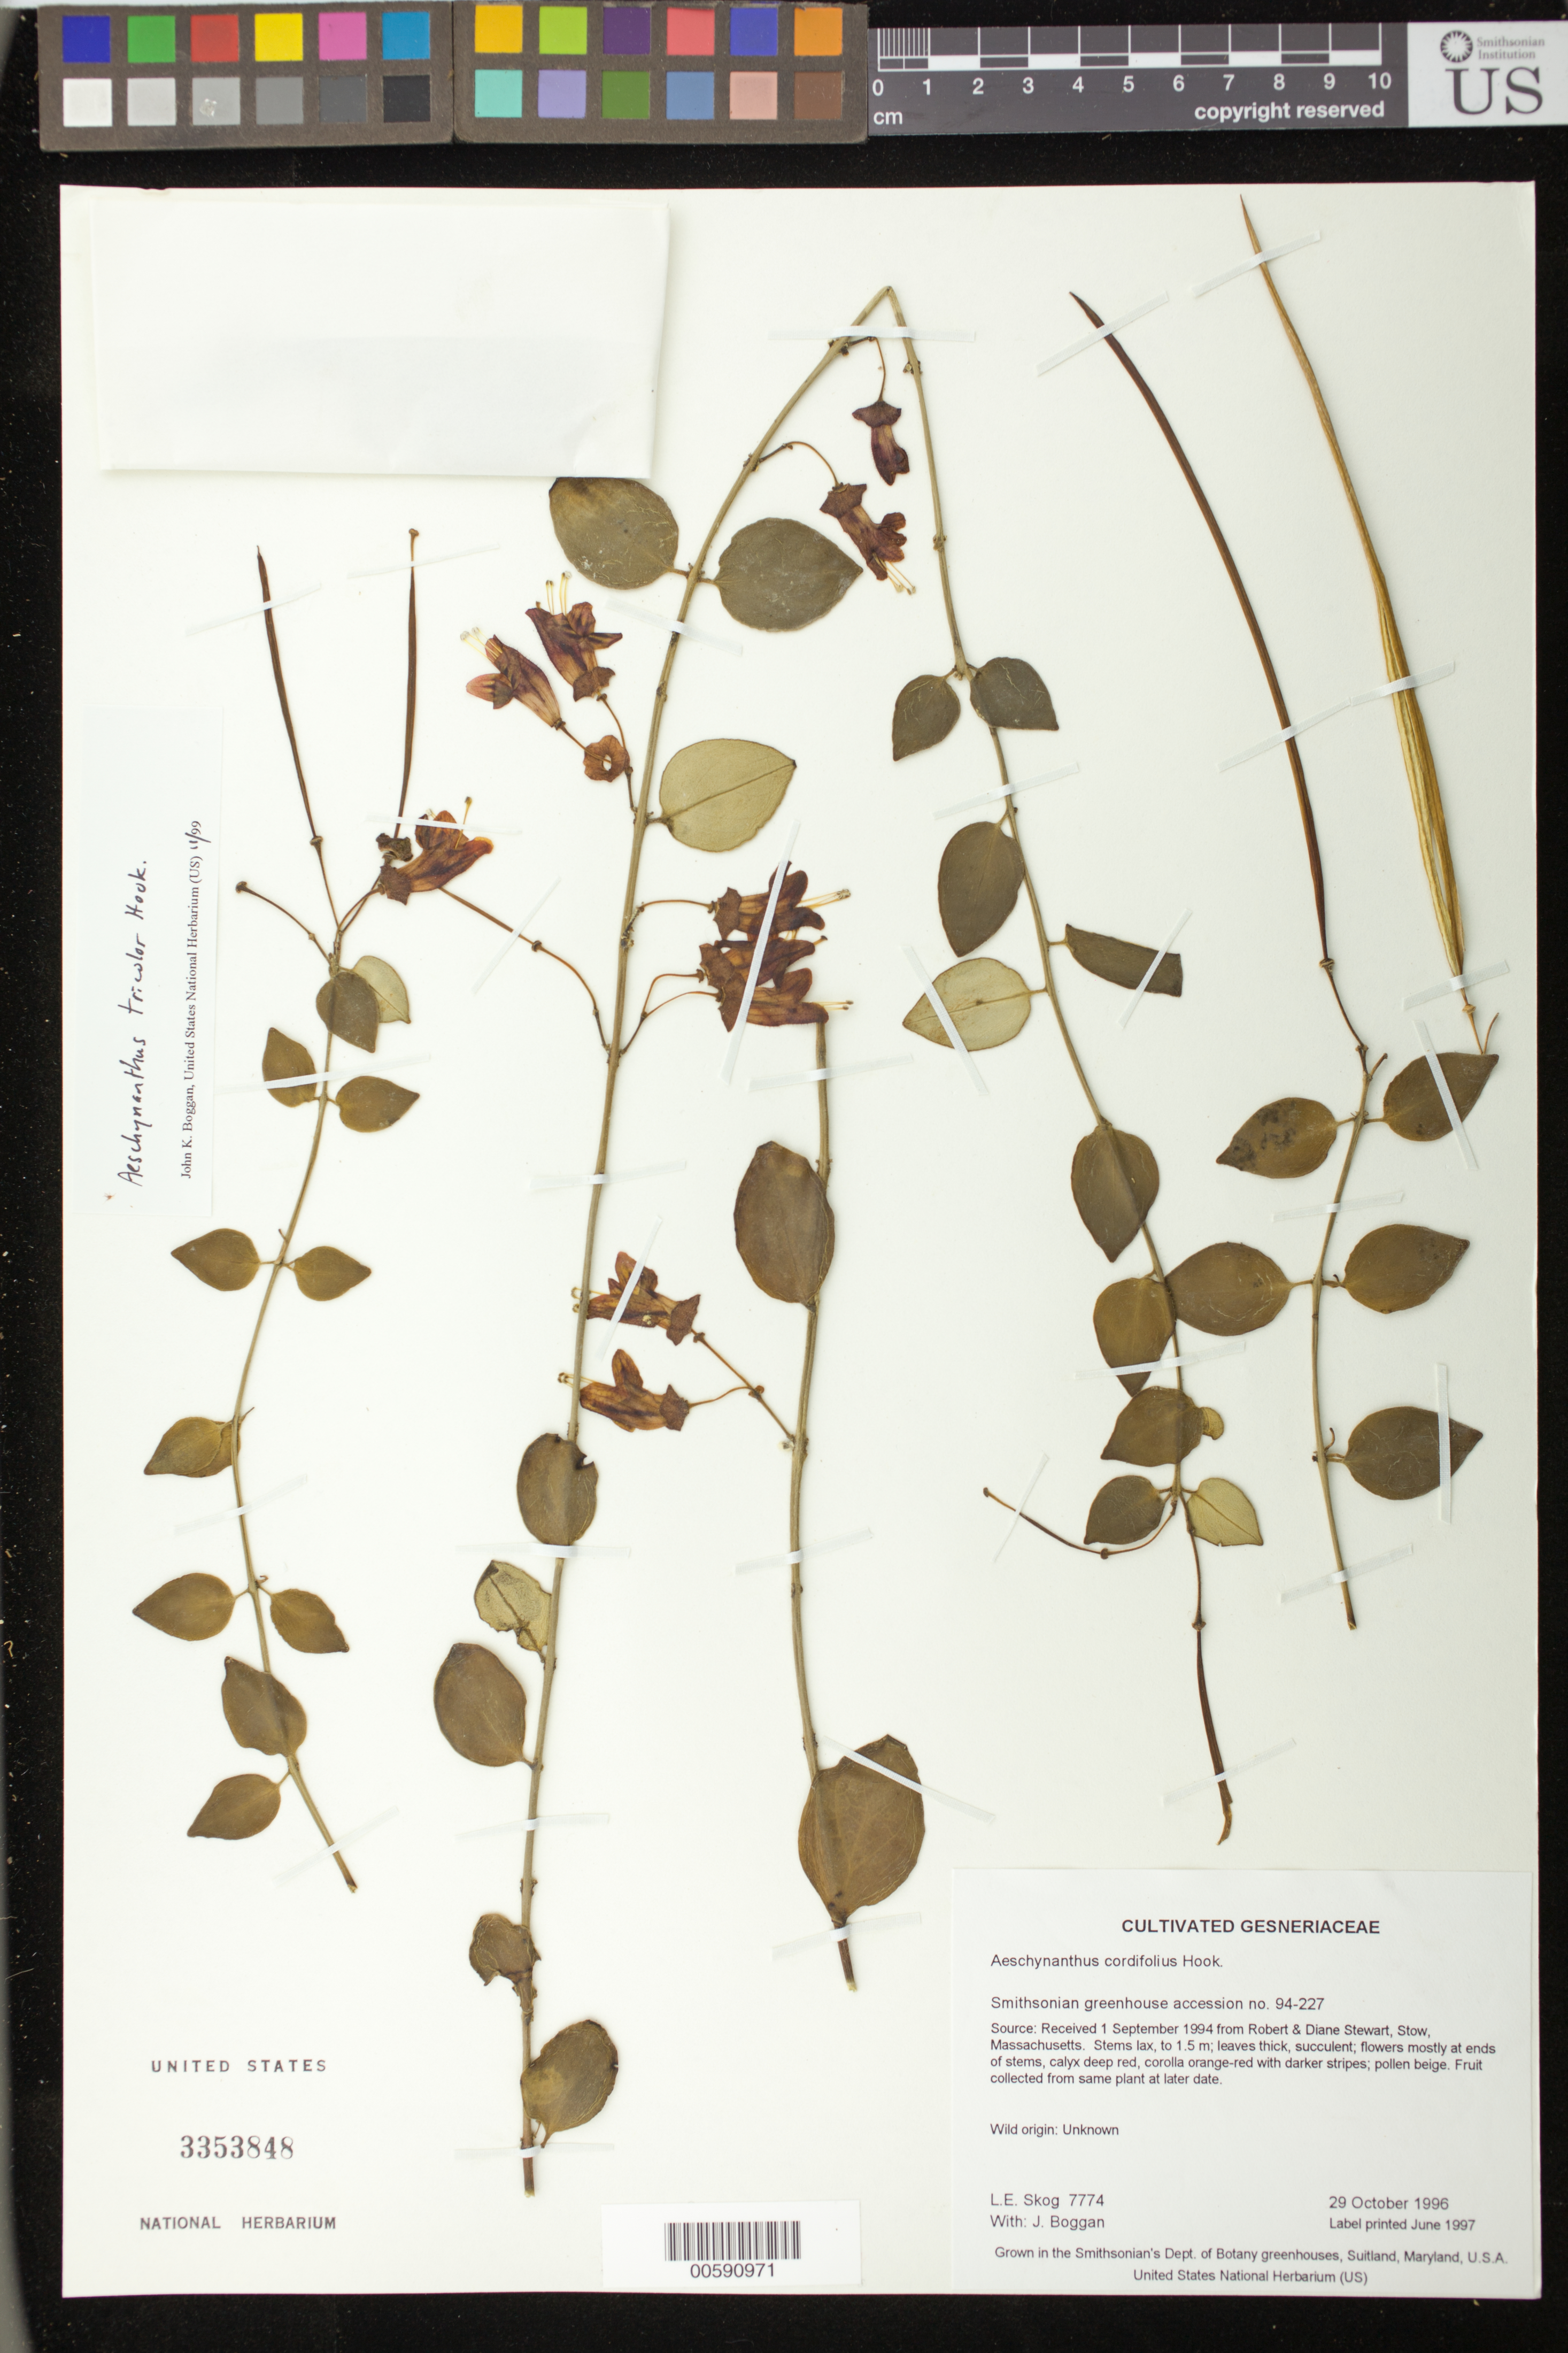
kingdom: Plantae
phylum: Tracheophyta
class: Magnoliopsida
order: Lamiales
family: Gesneriaceae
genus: Aeschynanthus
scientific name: Aeschynanthus tricolor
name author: Hook.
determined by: Boggan, J. K., (US), NMNH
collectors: L. E. Skog & J. K. Boggan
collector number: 7774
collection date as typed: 29 Oct 1996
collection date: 1996-10-29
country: United States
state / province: Maryland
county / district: Prince George's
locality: Grown in the Smithsonian's Dept. of Botany greenhouses, Suitland, Maryland, U.S.A.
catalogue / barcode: US 3353848